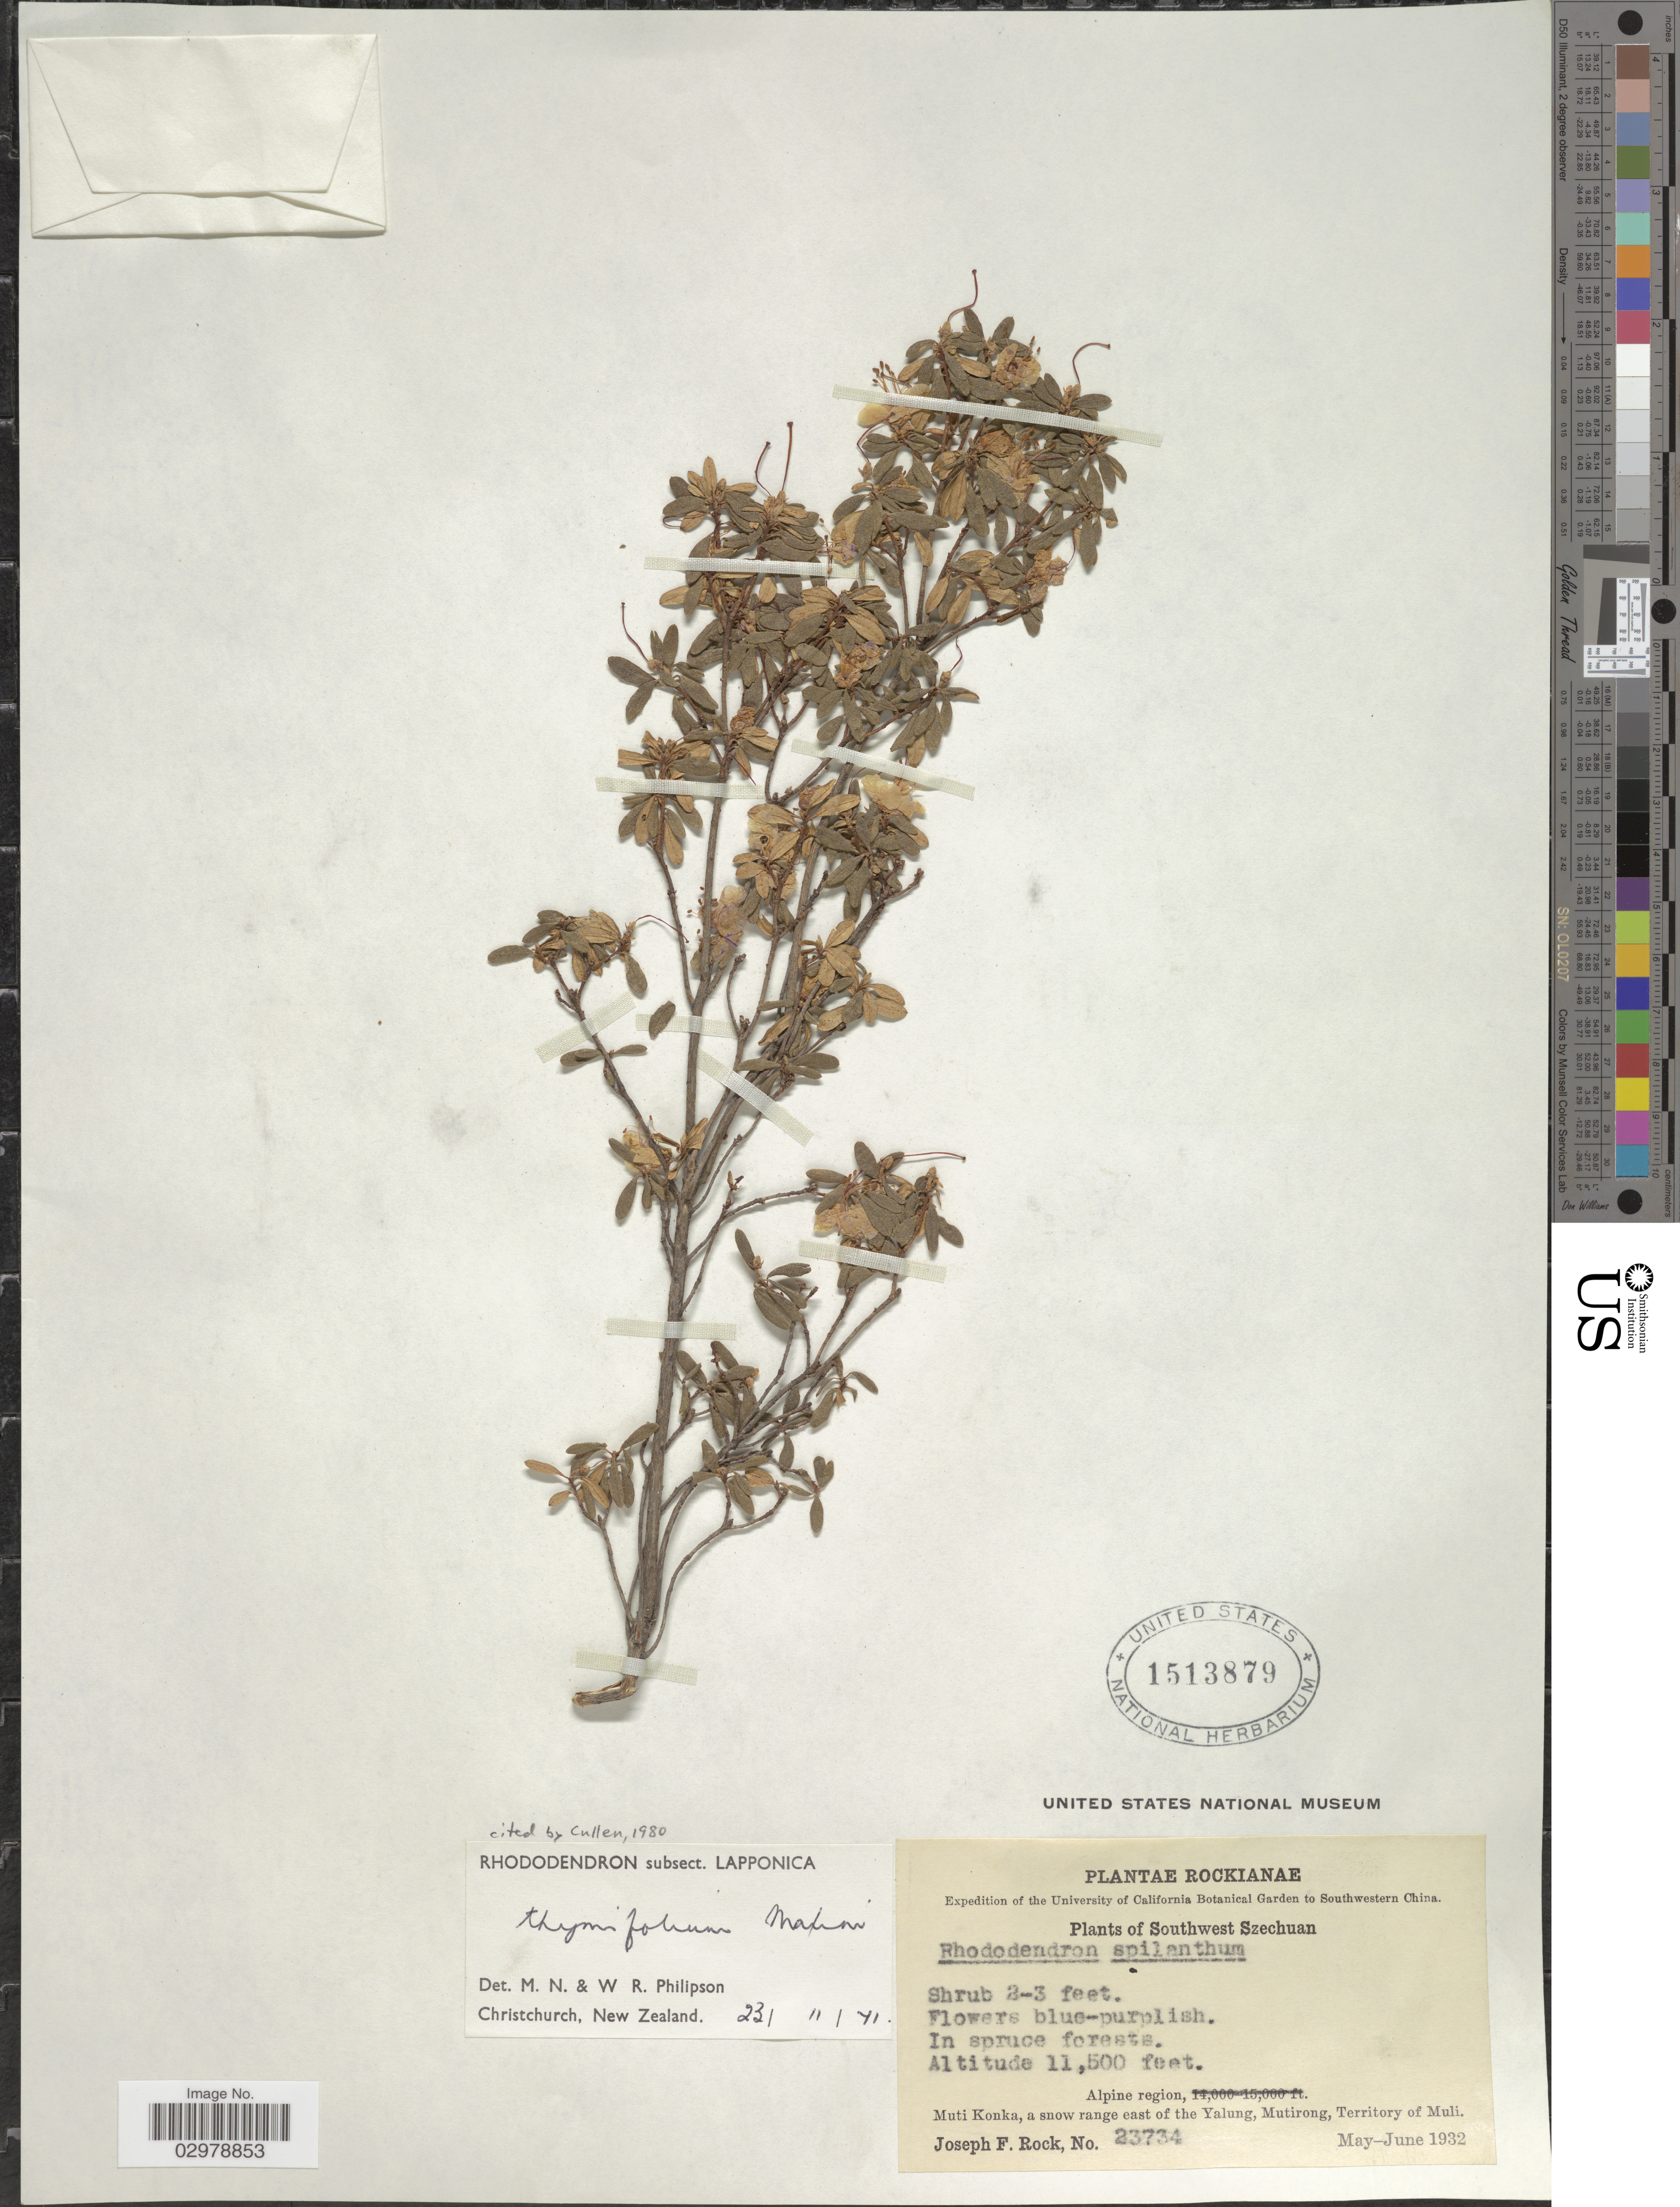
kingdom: Plantae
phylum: Tracheophyta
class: Magnoliopsida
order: Ericales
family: Ericaceae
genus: Rhododendron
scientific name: Rhododendron thymifolium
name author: Maxim.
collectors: J. F. Rock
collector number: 23734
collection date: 1932-05/1932-06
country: China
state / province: Sichuan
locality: Southwestern China. Southwest Szechuan. In spruce forest. Alpine region, Muti Konka, a snow range east of Yalung, Mutirong, Territory of Muli.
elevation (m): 3505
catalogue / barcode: US 1513879